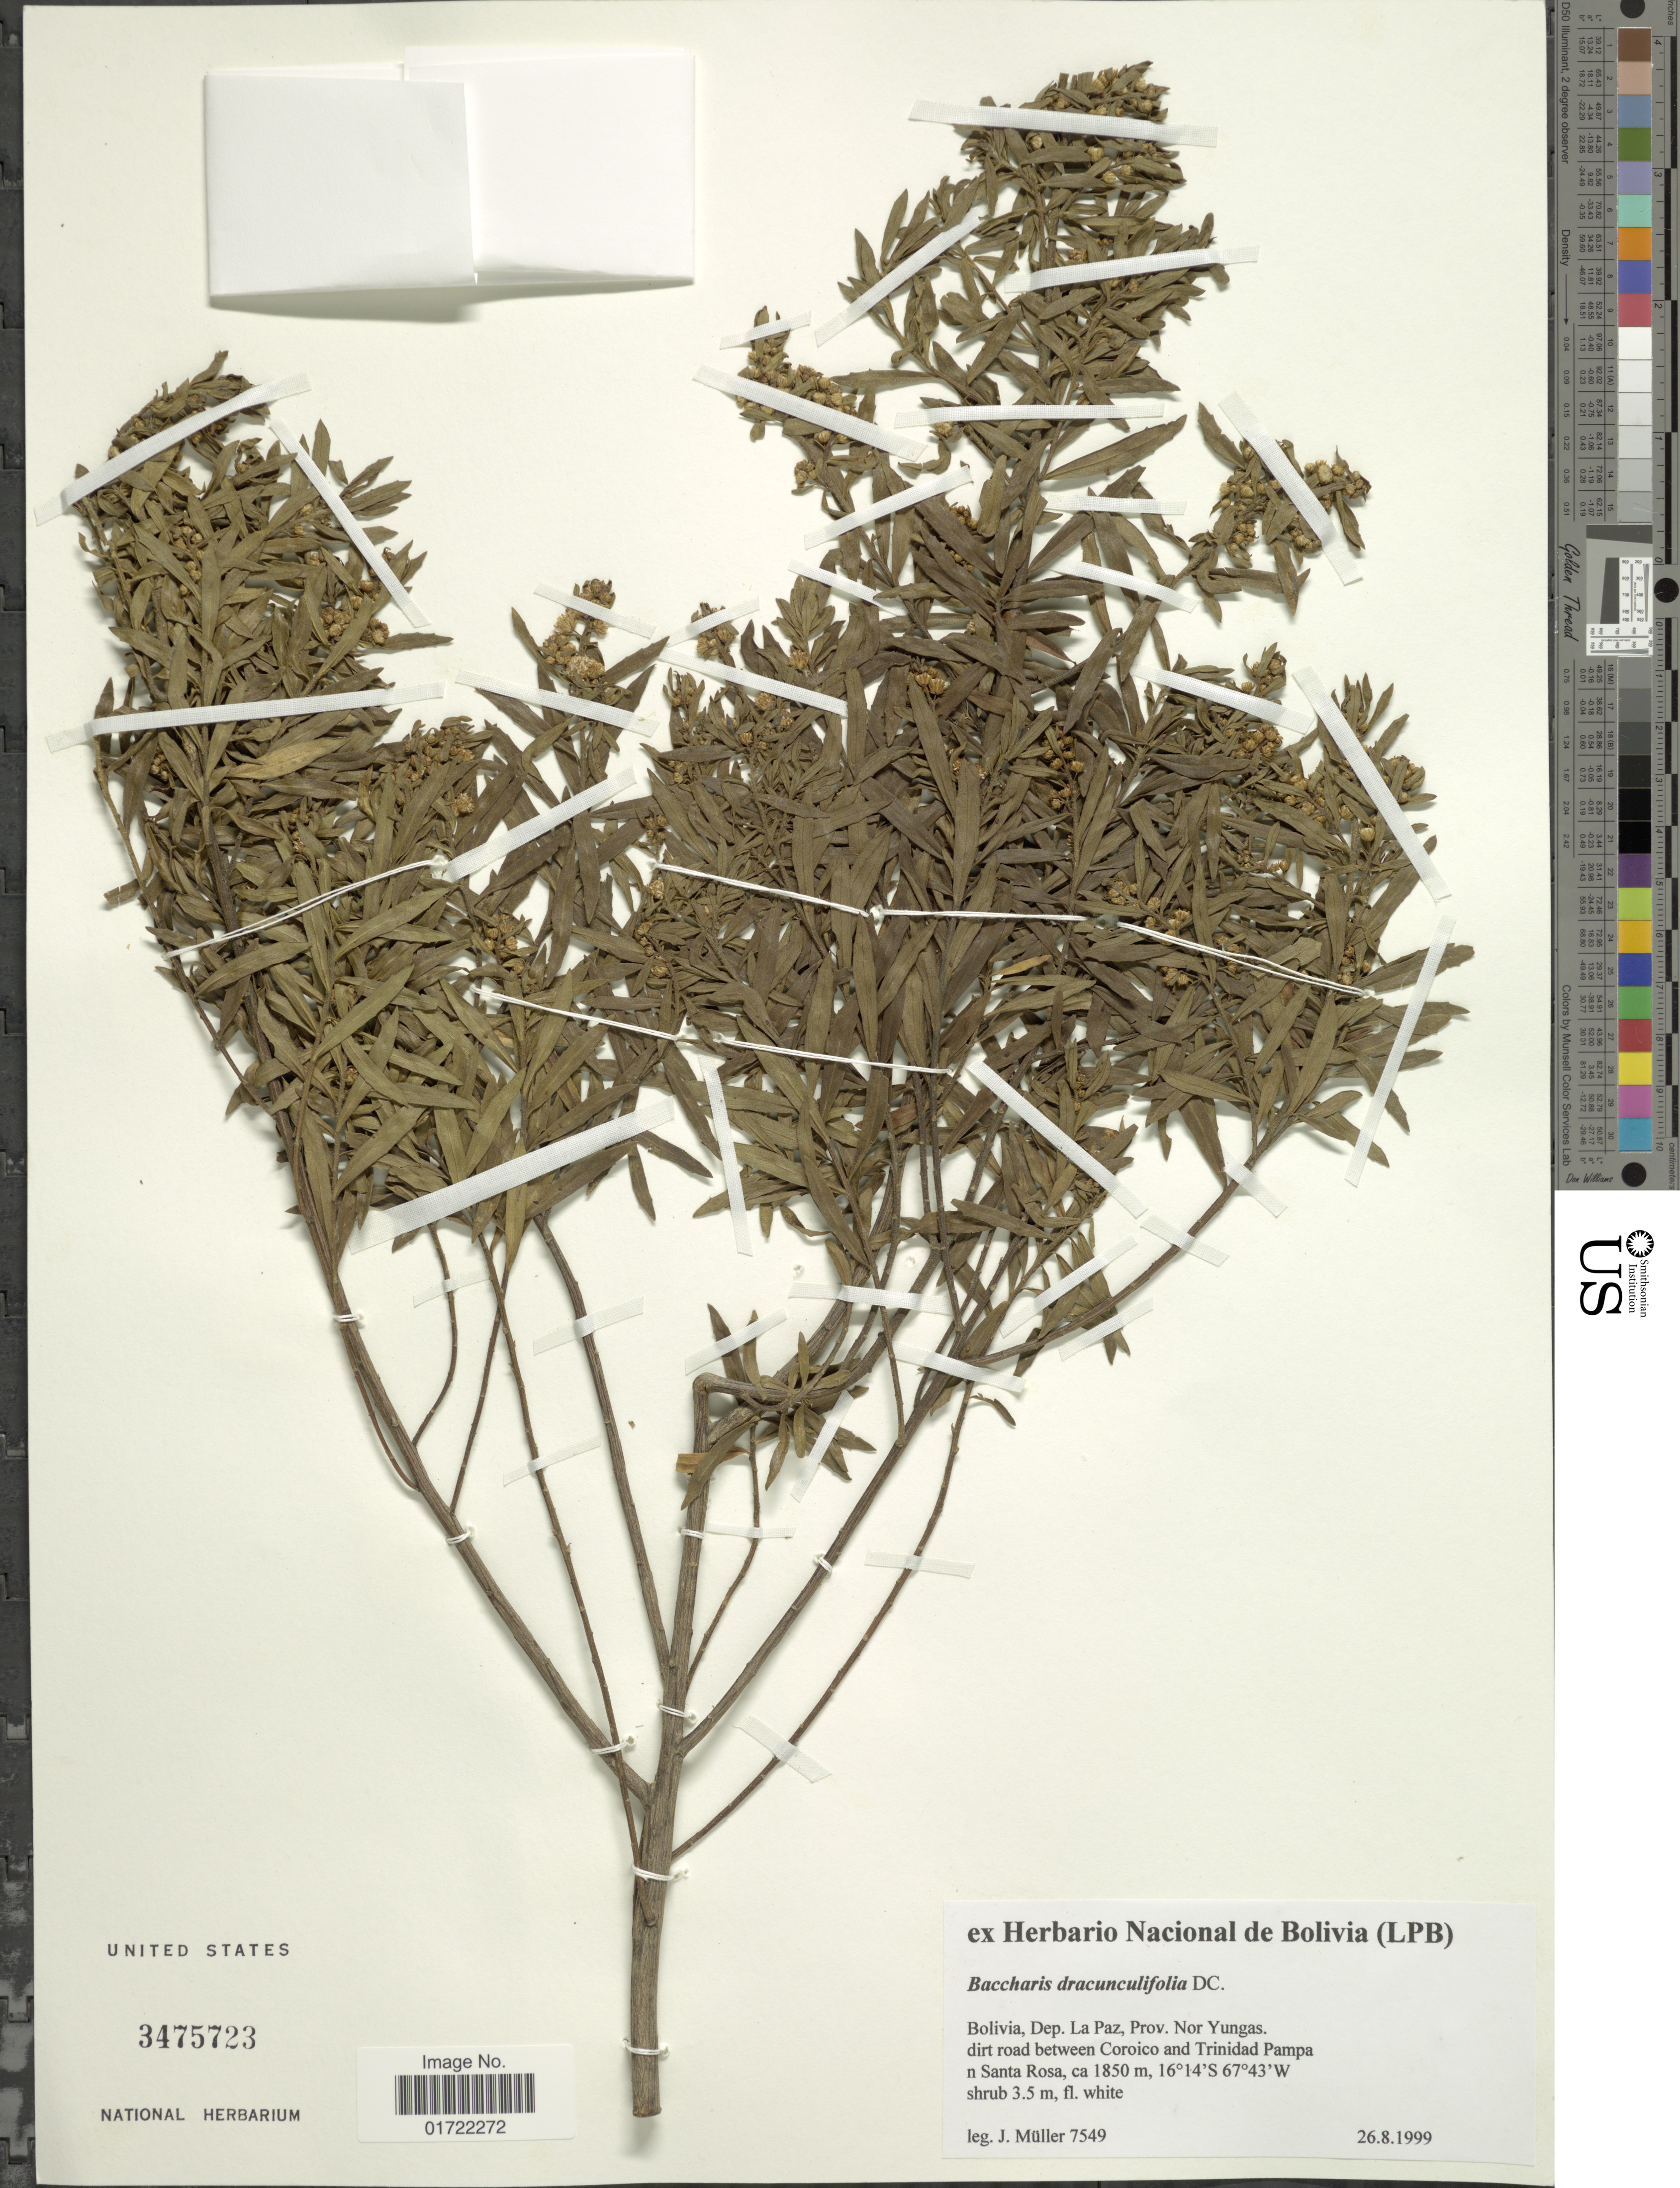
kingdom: Plantae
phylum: Tracheophyta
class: Magnoliopsida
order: Asterales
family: Asteraceae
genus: Baccharis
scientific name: Baccharis dracunculifolia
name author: DC.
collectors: J. Müller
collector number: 7549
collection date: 1999-08-26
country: Bolivia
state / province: La Paz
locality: Prov. Nor Yungas, dirt road between Coroico and Trinidad Pampa n Santa Rosa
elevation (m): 1850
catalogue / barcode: US 3475723